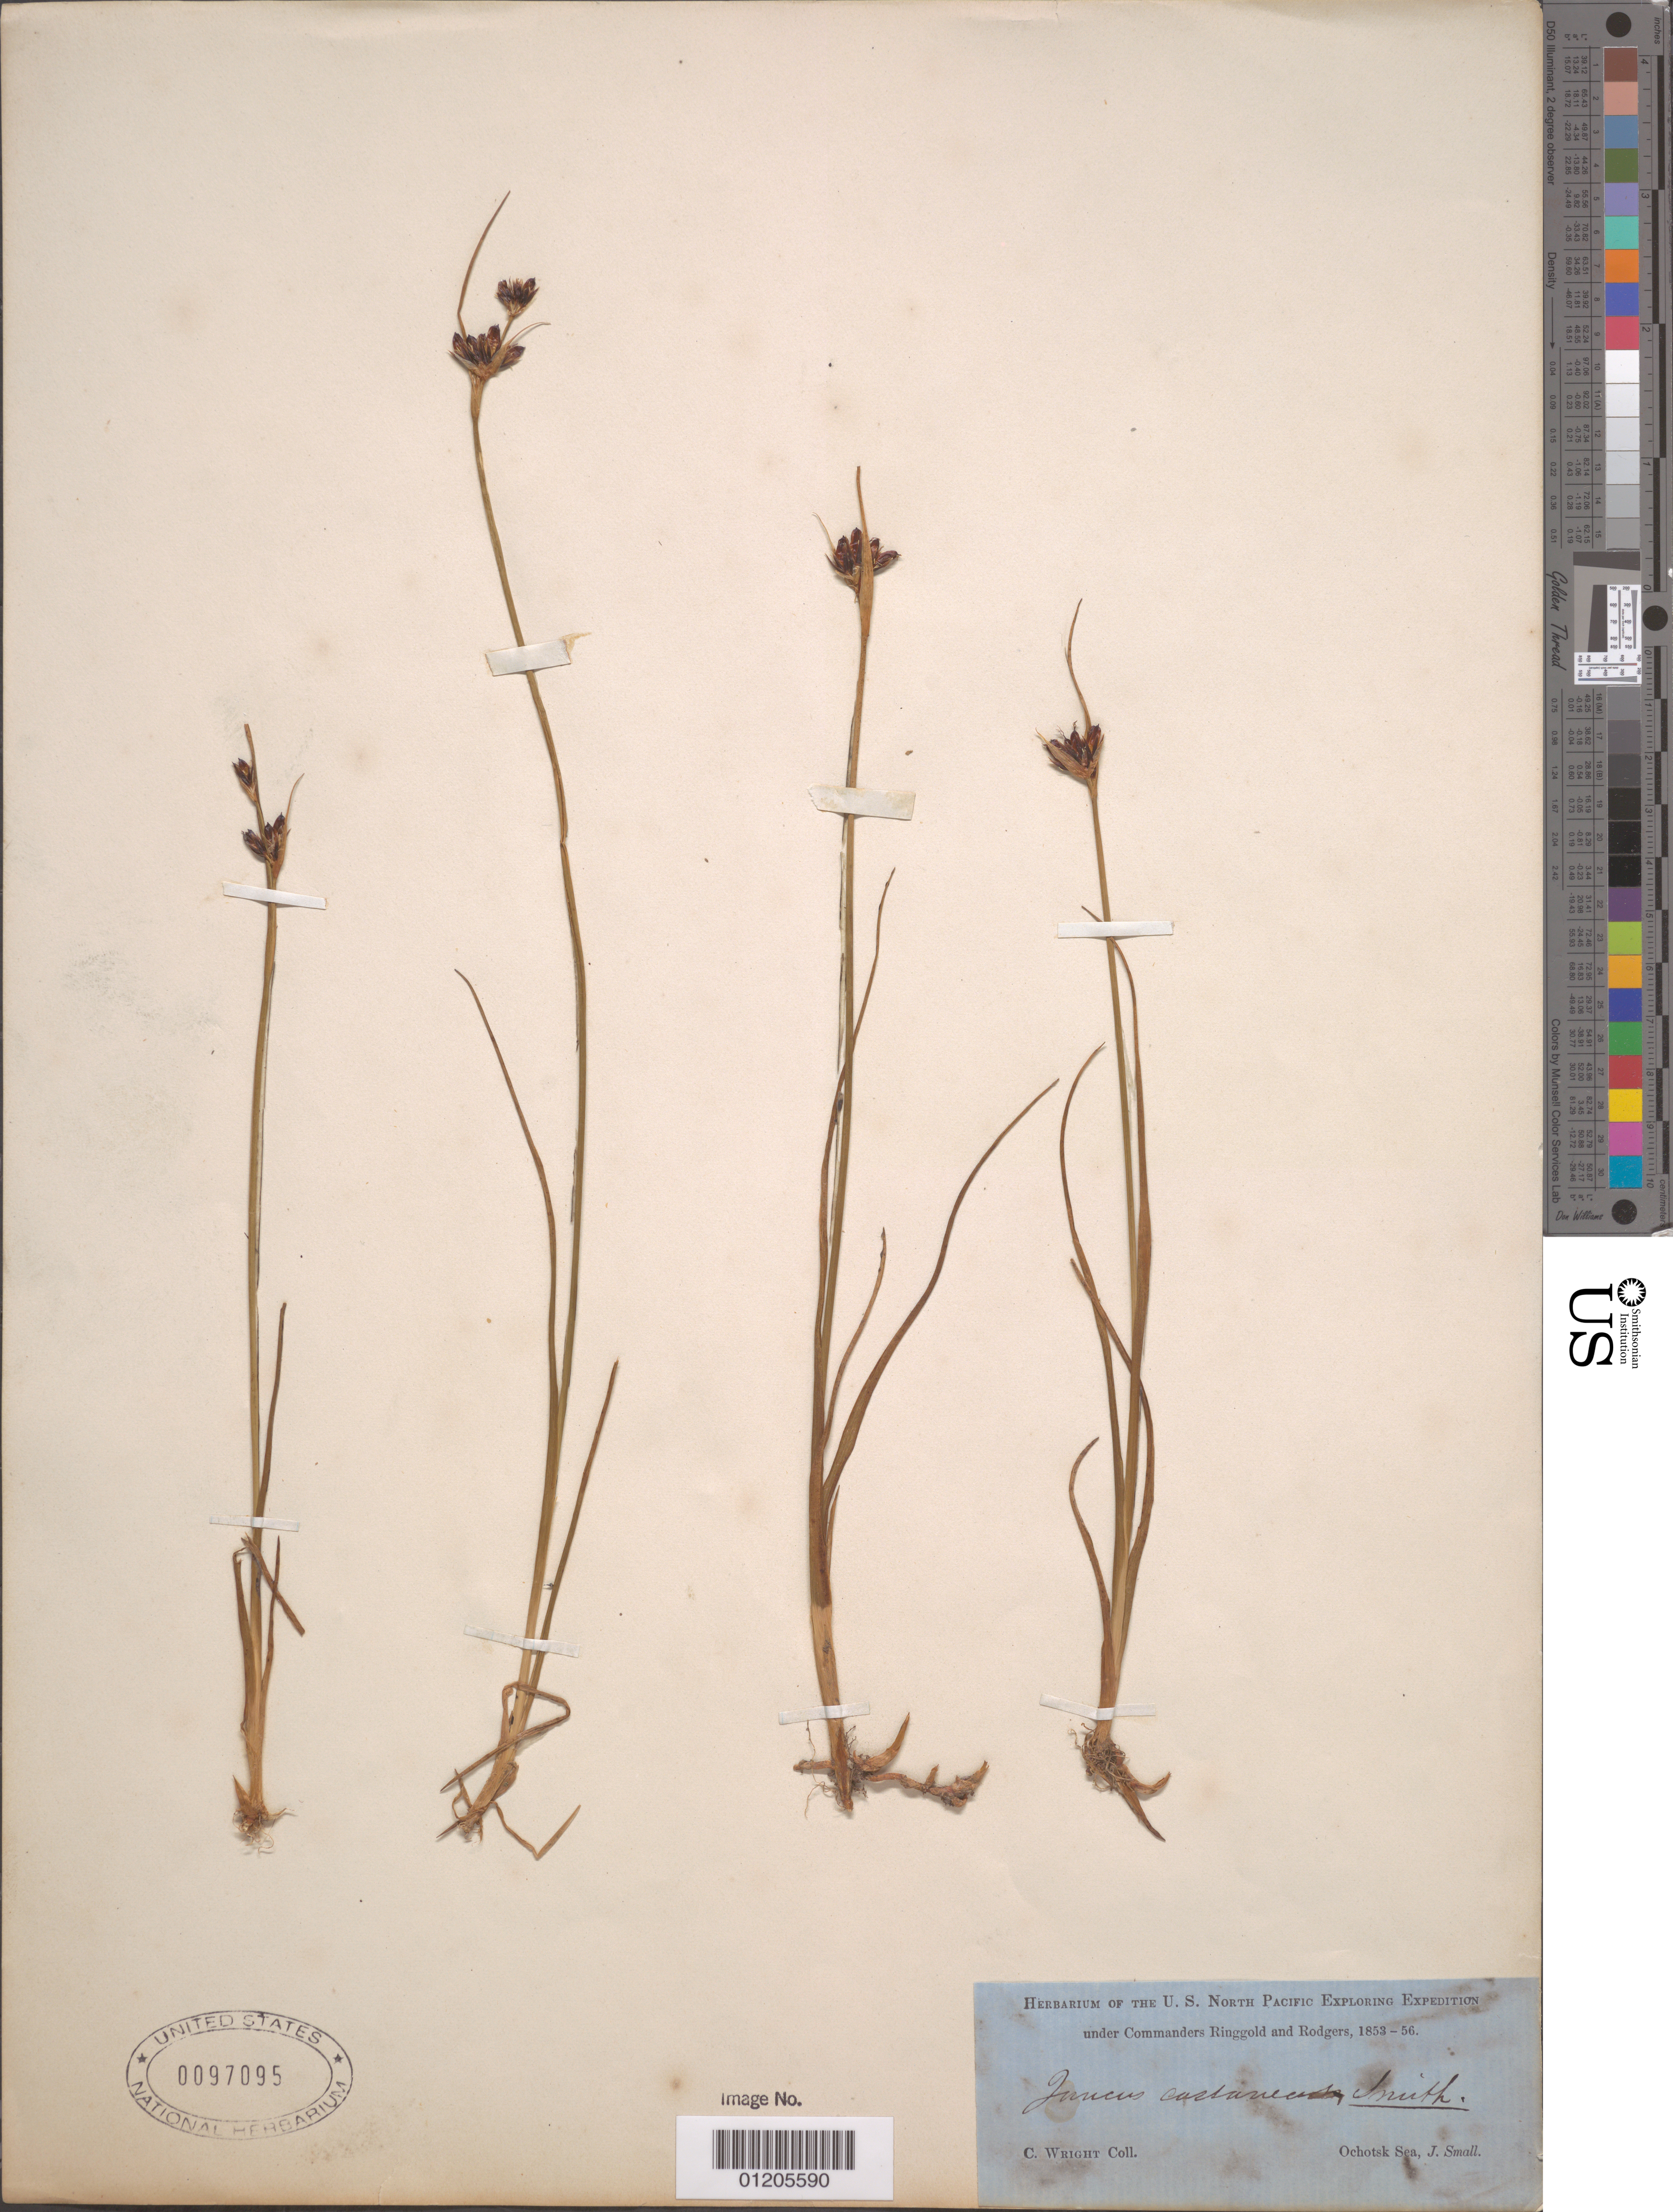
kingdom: Plantae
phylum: Tracheophyta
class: Liliopsida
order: Poales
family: Juncaceae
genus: Juncus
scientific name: Juncus castaneus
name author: Sm.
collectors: C. Wright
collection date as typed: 1853 to -- --- 1856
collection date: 1853/1856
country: Russian Federation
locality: Ochotsk Sea.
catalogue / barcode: US 97095